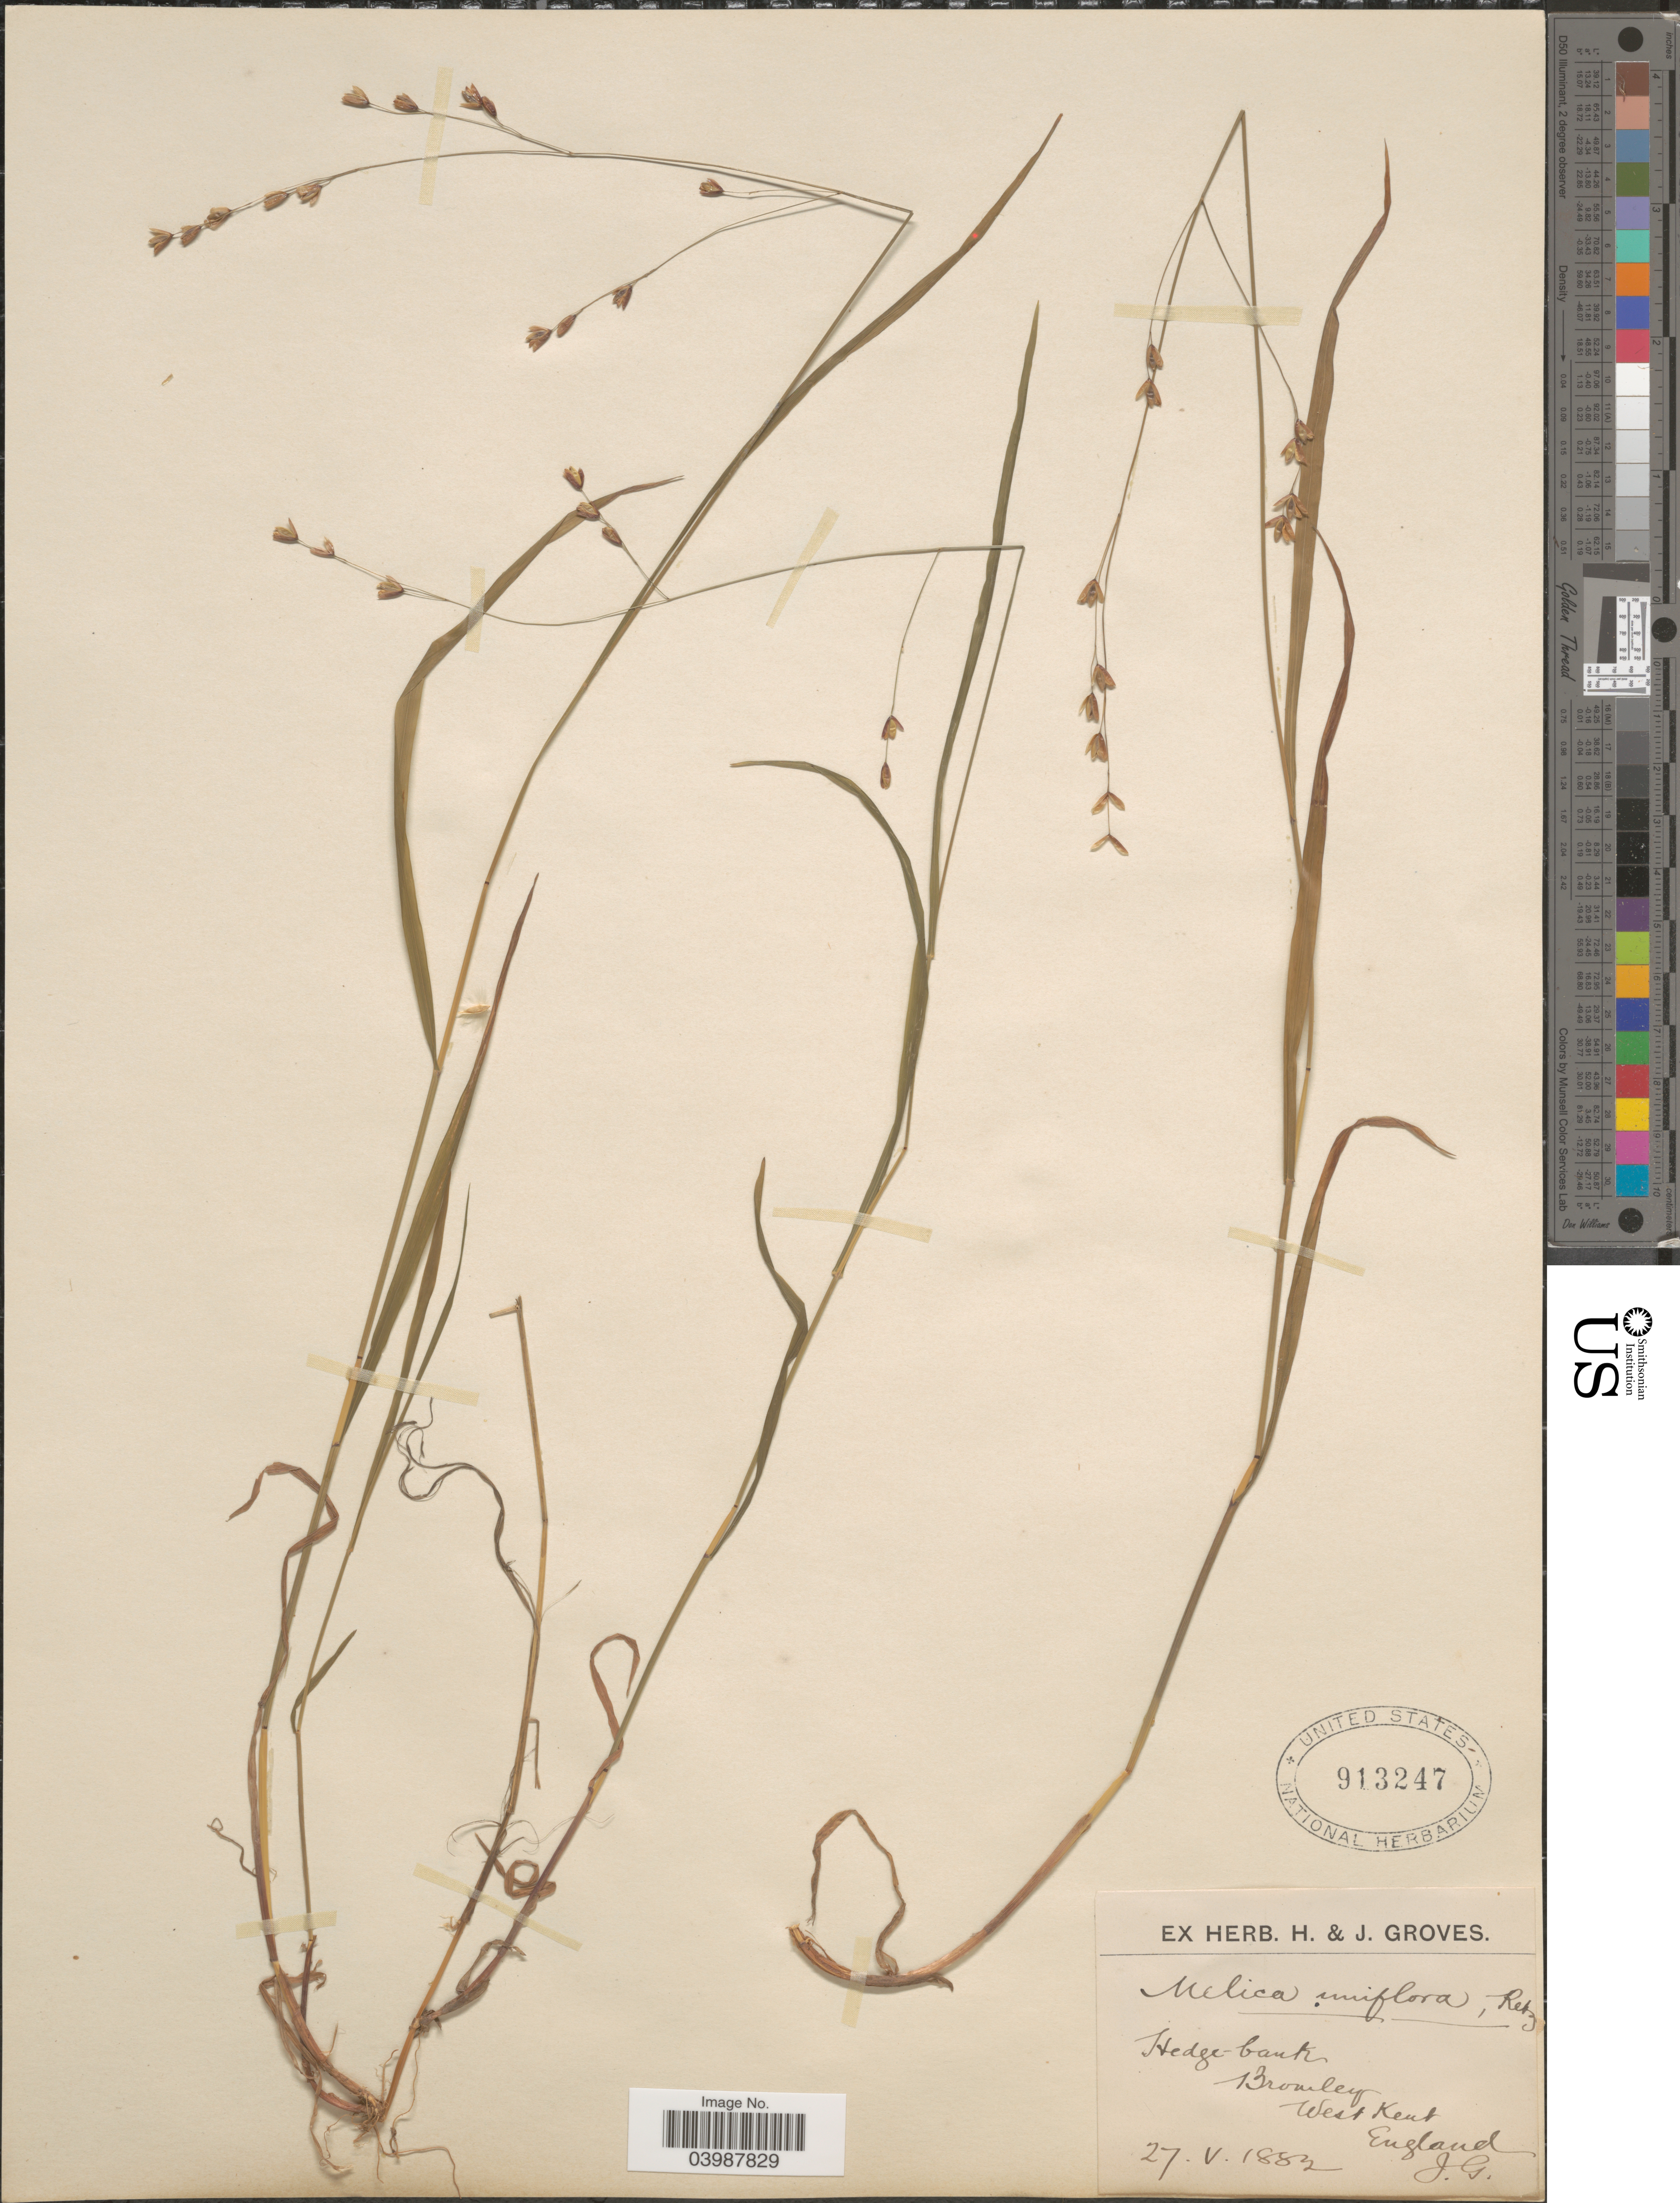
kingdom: Plantae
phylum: Tracheophyta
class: Liliopsida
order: Poales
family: Poaceae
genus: Melica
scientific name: Melica uniflora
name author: Retz.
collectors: J. Groves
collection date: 1882-05-27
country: United Kingdom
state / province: England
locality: Hedge-bank. Bromley. West Kent.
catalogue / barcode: US 913247